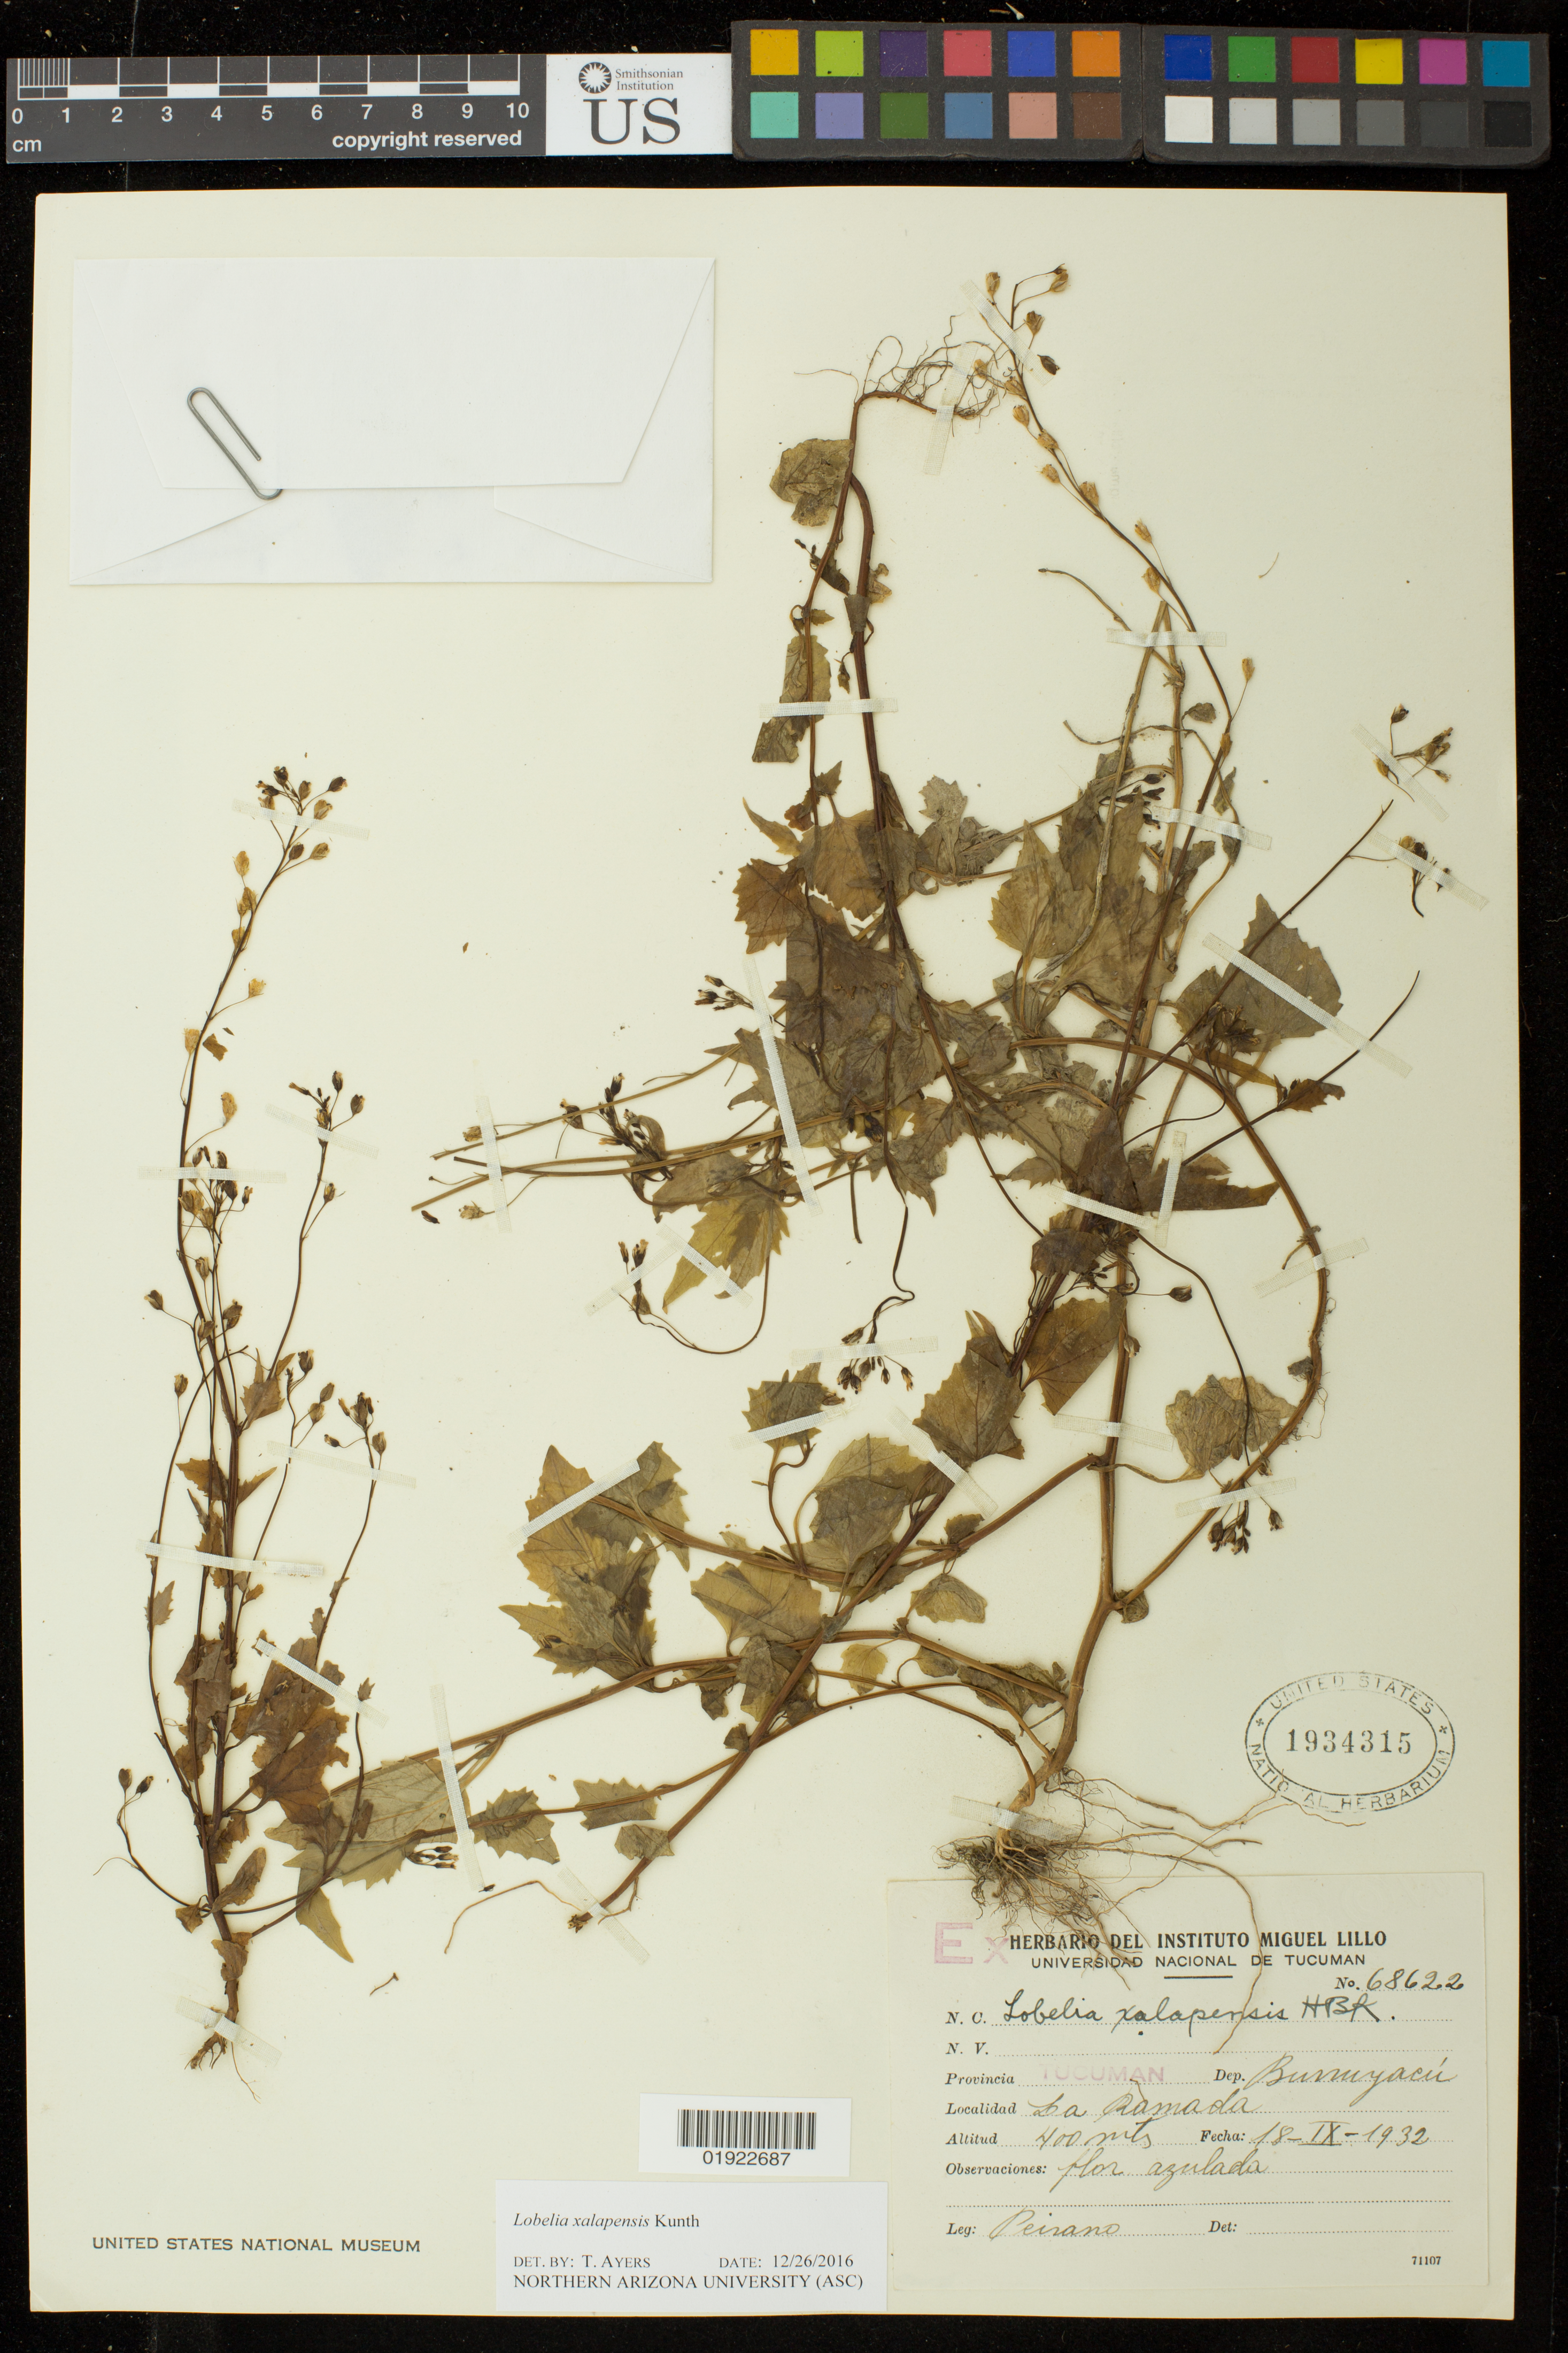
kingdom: Plantae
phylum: Tracheophyta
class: Magnoliopsida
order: Asterales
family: Campanulaceae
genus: Lobelia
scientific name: Lobelia xalapensis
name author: Kunth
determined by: Ayers, Tina J.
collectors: Peirano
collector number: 68622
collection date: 1932-09-18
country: Argentina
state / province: Tucuman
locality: Burruyacu. La Ramada.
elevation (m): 400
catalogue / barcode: US 1934315